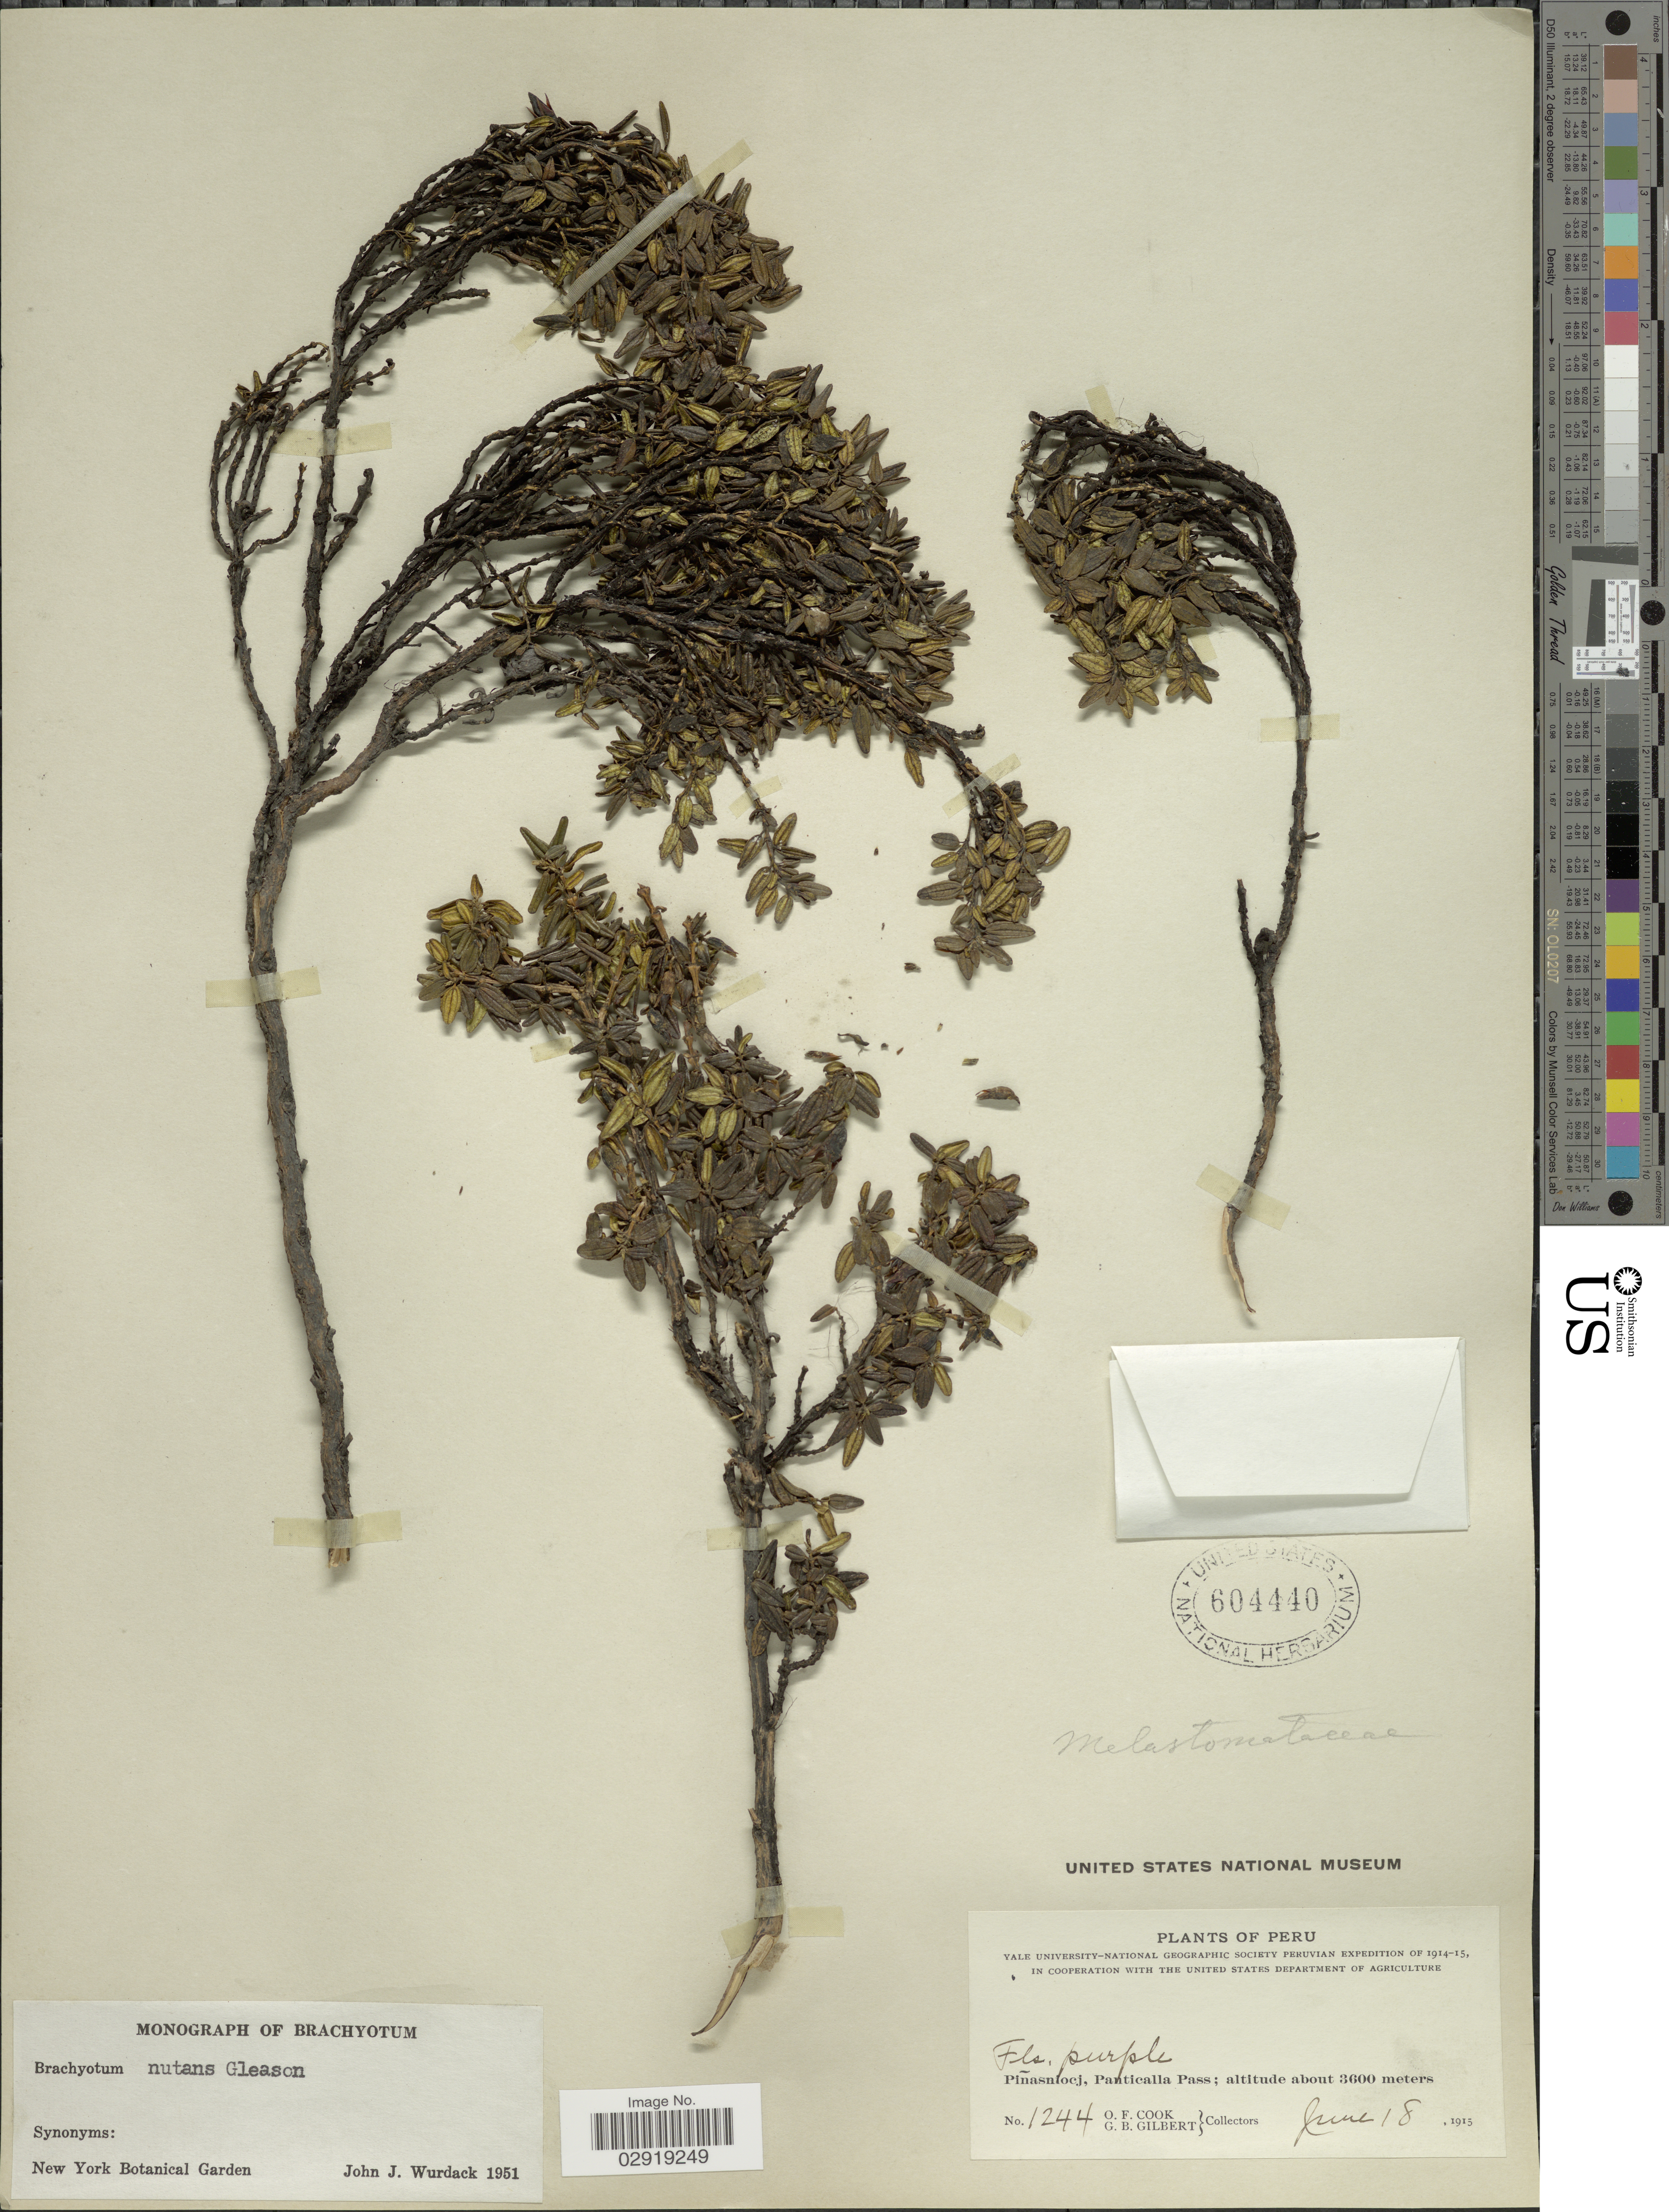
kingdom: Plantae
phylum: Tracheophyta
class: Magnoliopsida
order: Myrtales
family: Melastomataceae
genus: Brachyotum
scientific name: Brachyotum nutans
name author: Gleason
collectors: O. F. Cook & G. B. Gilbert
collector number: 1244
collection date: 1915-06-18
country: Peru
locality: Piñasniocj, Panticalla Pass.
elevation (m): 3600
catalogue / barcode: US 604440